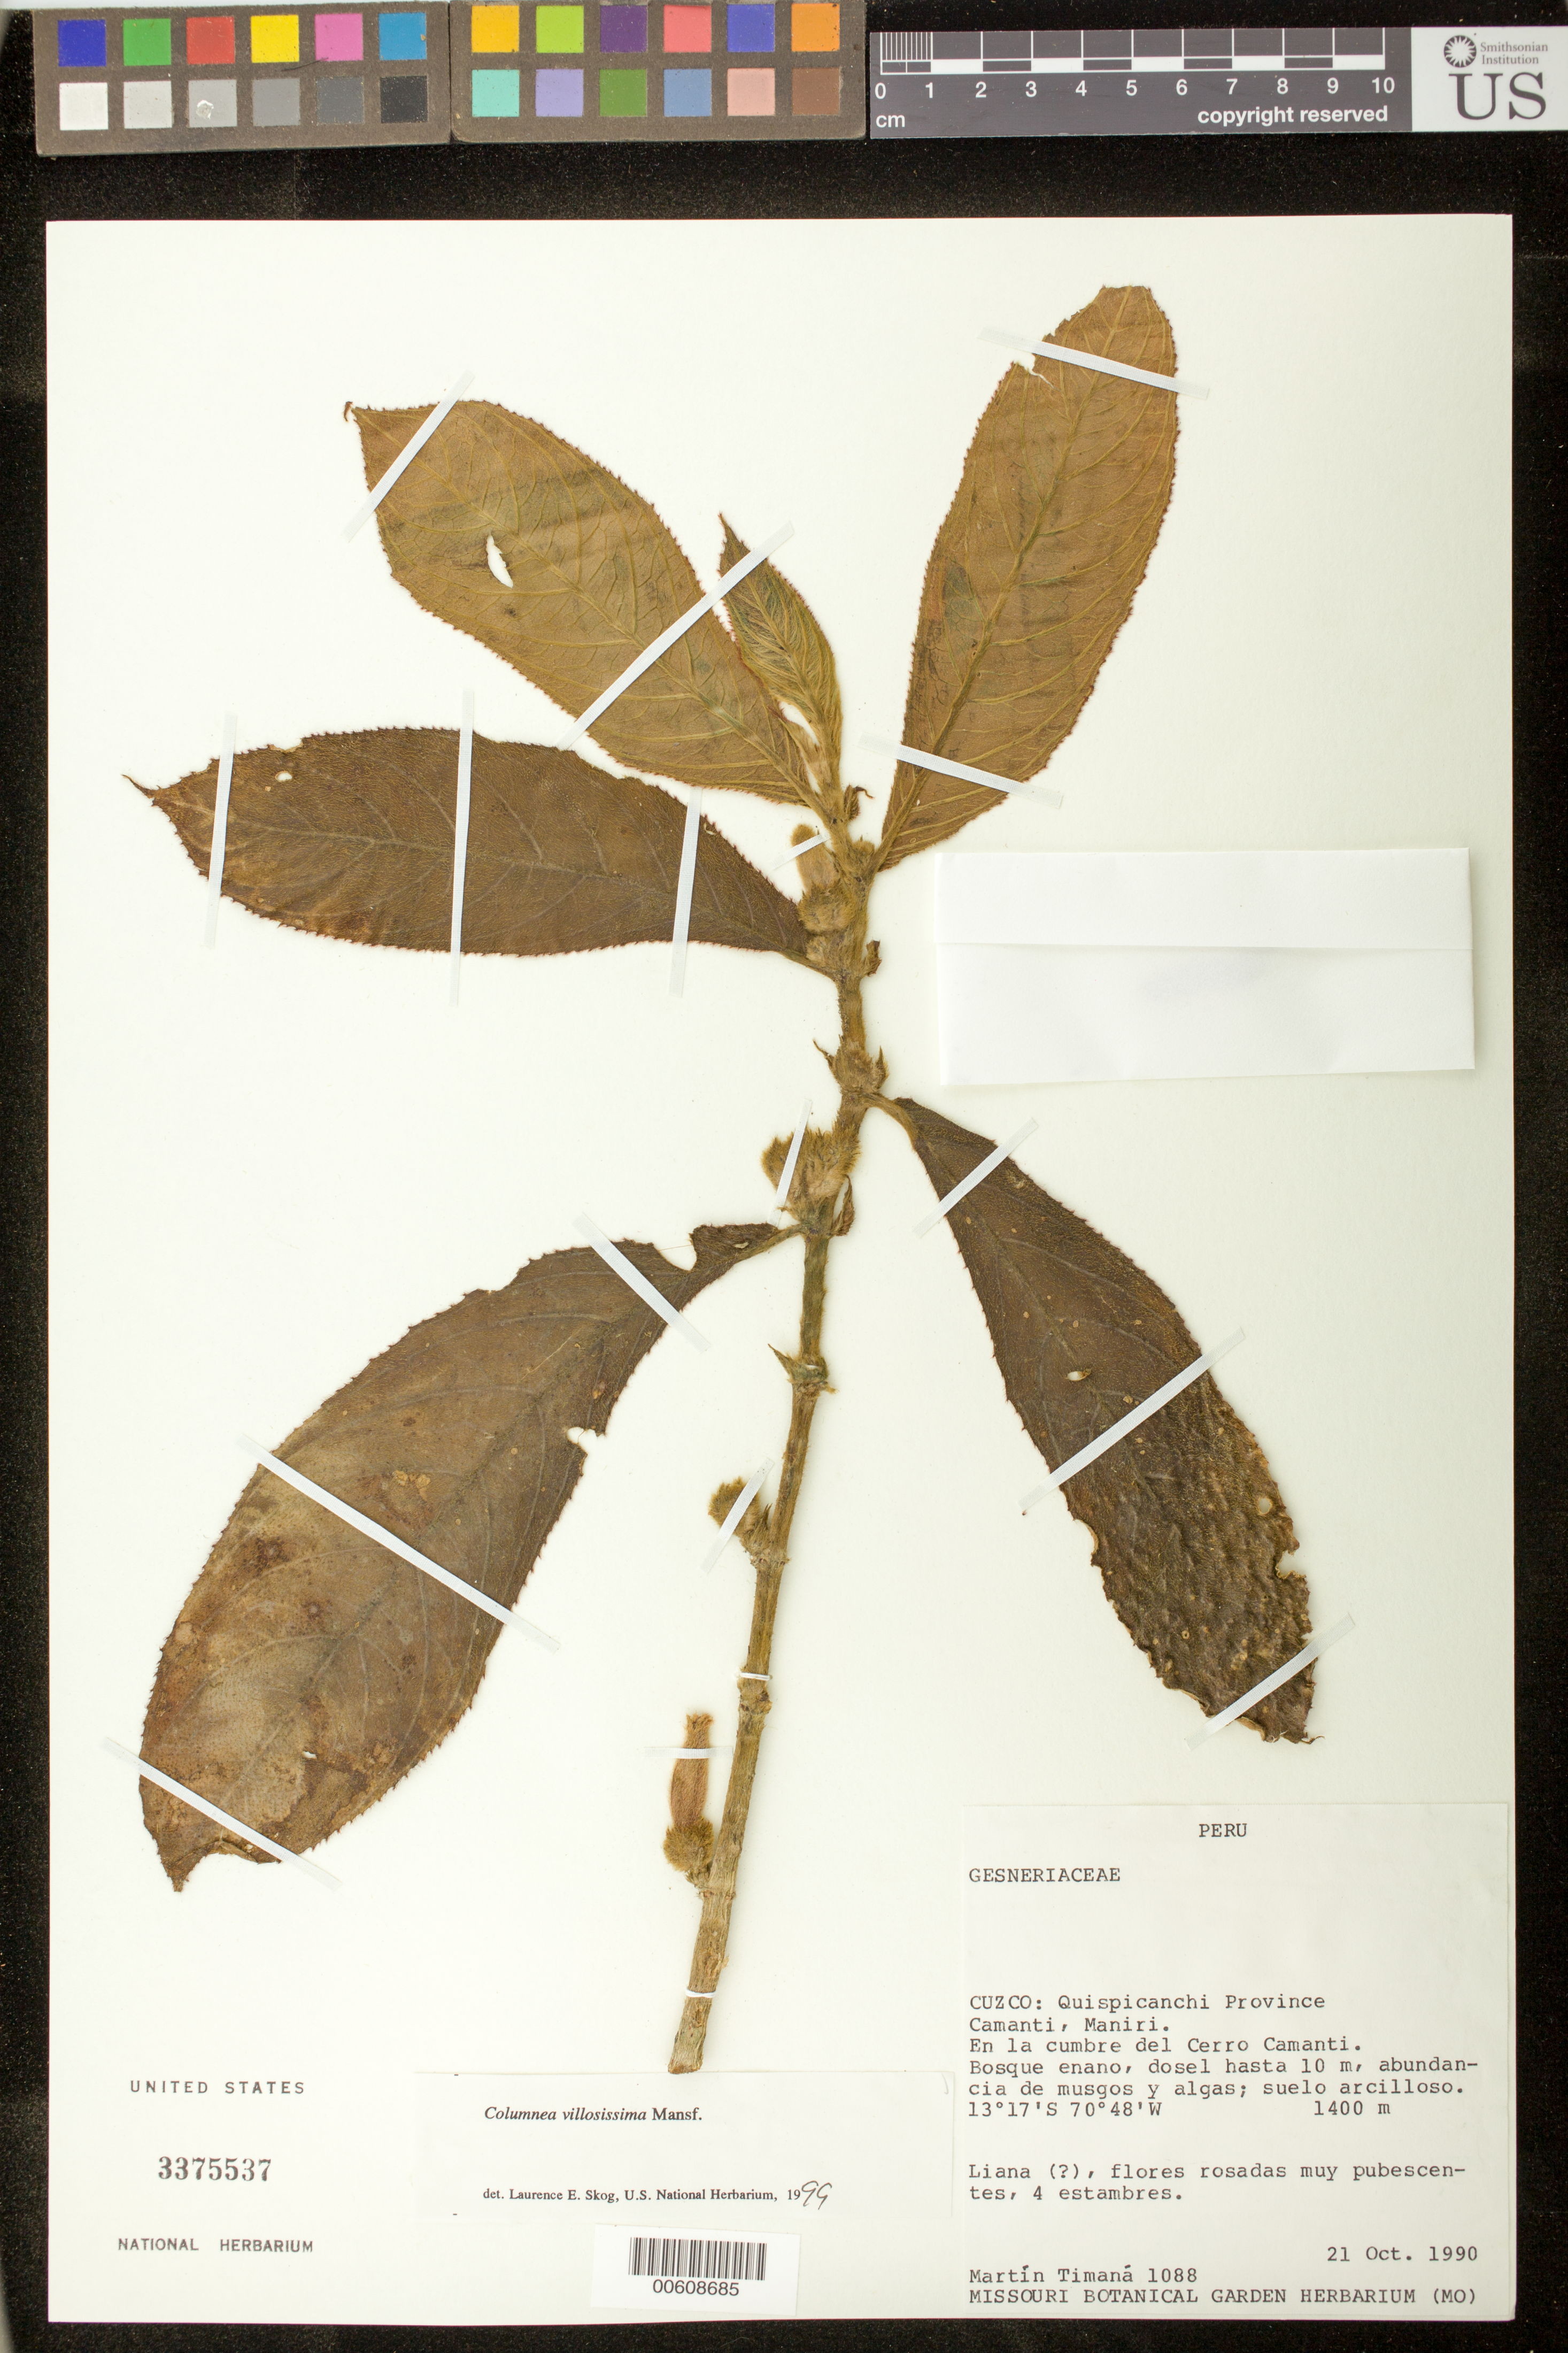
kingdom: Plantae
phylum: Tracheophyta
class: Magnoliopsida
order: Lamiales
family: Gesneriaceae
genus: Columnea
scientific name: Columnea villosissima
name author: Mansf.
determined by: Clark, J. L., (SEL), The Marie Selby Botanical Garden (UNITED STATES)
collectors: M. E. Timaná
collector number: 1088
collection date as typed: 21 Oct 1990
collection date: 1990-10-21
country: Peru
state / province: Cusco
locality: Prov. Quispicanchi; Camanti, Maniri, en la cumbre del Cerro Camanti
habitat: Bosque enano, dosel hasta 10 m, abundancia de musgos y algas; suelo arcilloso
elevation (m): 1400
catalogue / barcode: US 3375537